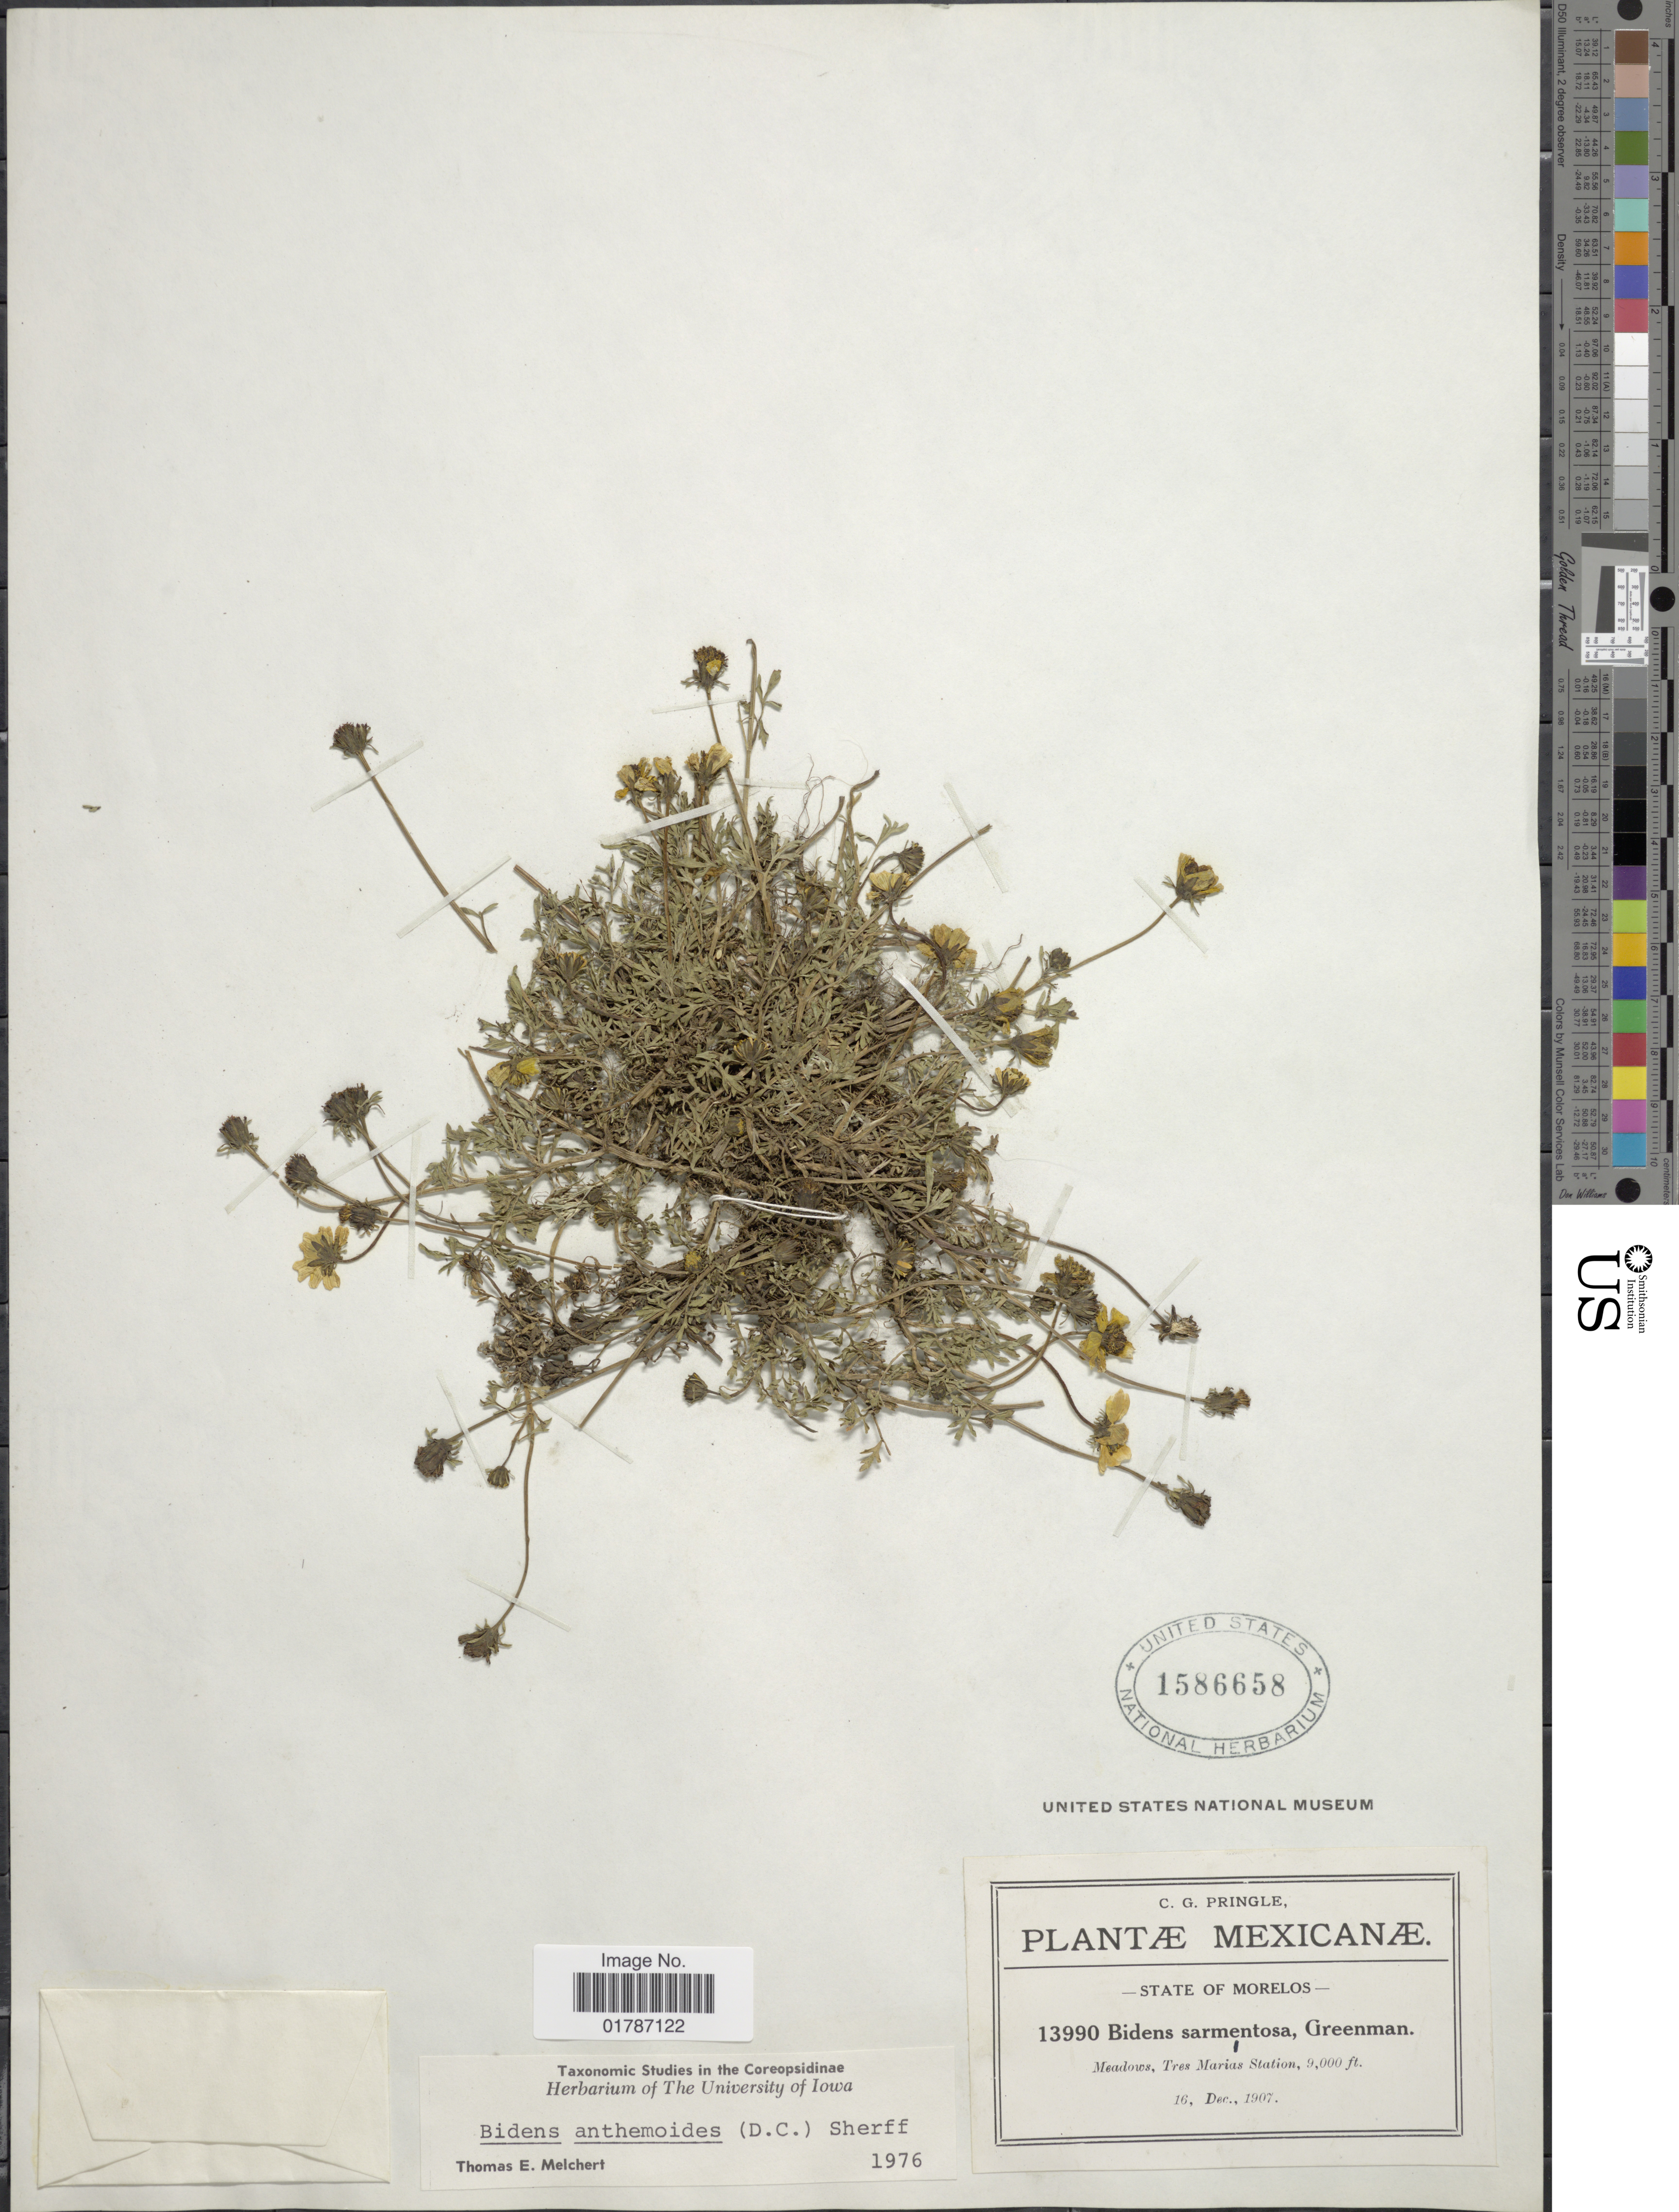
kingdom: Plantae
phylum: Tracheophyta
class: Magnoliopsida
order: Asterales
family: Asteraceae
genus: Bidens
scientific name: Bidens anthemoides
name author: (DC.) Sherff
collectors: C. G. Pringle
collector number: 13990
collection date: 1907-12-16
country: Mexico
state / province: Morelos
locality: State of Morelos, Meadows, Tres Marias Station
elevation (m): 2743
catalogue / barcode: US 1586658